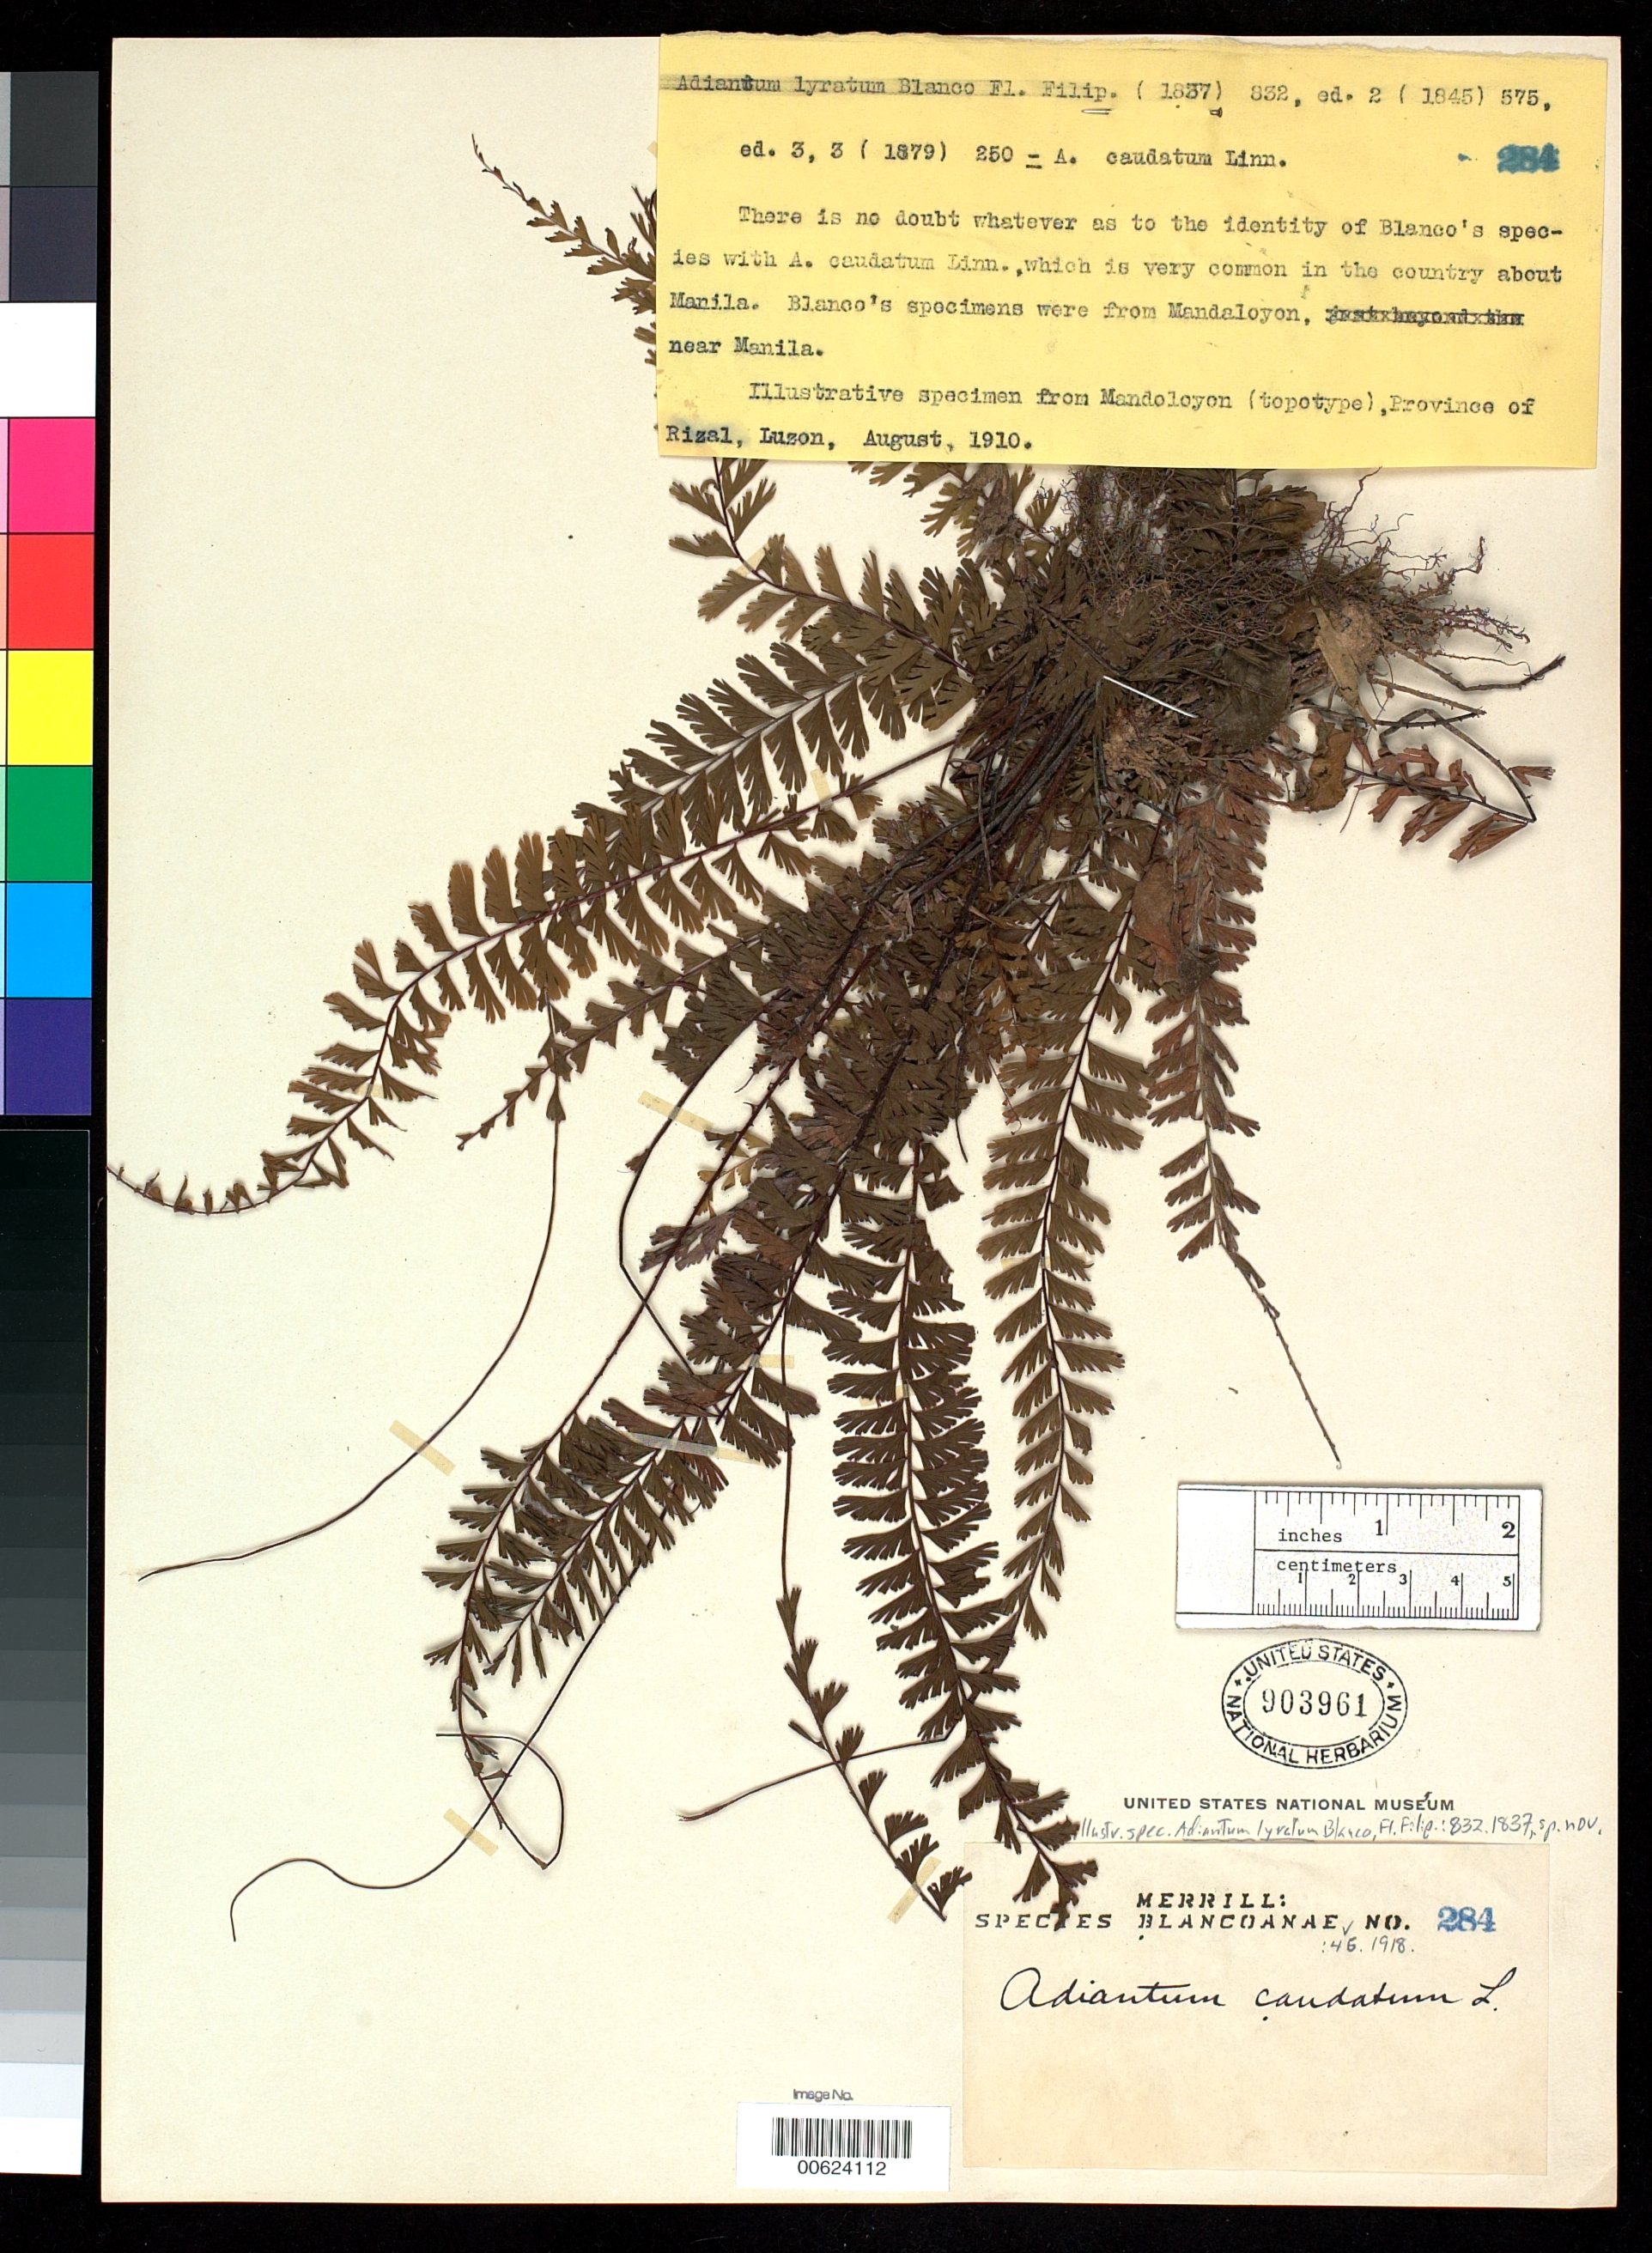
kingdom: Plantae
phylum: Tracheophyta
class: Polypodiopsida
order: Polypodiales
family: Pteridaceae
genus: Adiantum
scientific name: Adiantum caudatum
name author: L.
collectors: E. D. Merrill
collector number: Sp. Blancoan. 0284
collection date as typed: Aug 1910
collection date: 1910-08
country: Philippines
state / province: Calabarzon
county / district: Rizal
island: Luzon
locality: Mandaloyan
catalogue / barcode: US 903961